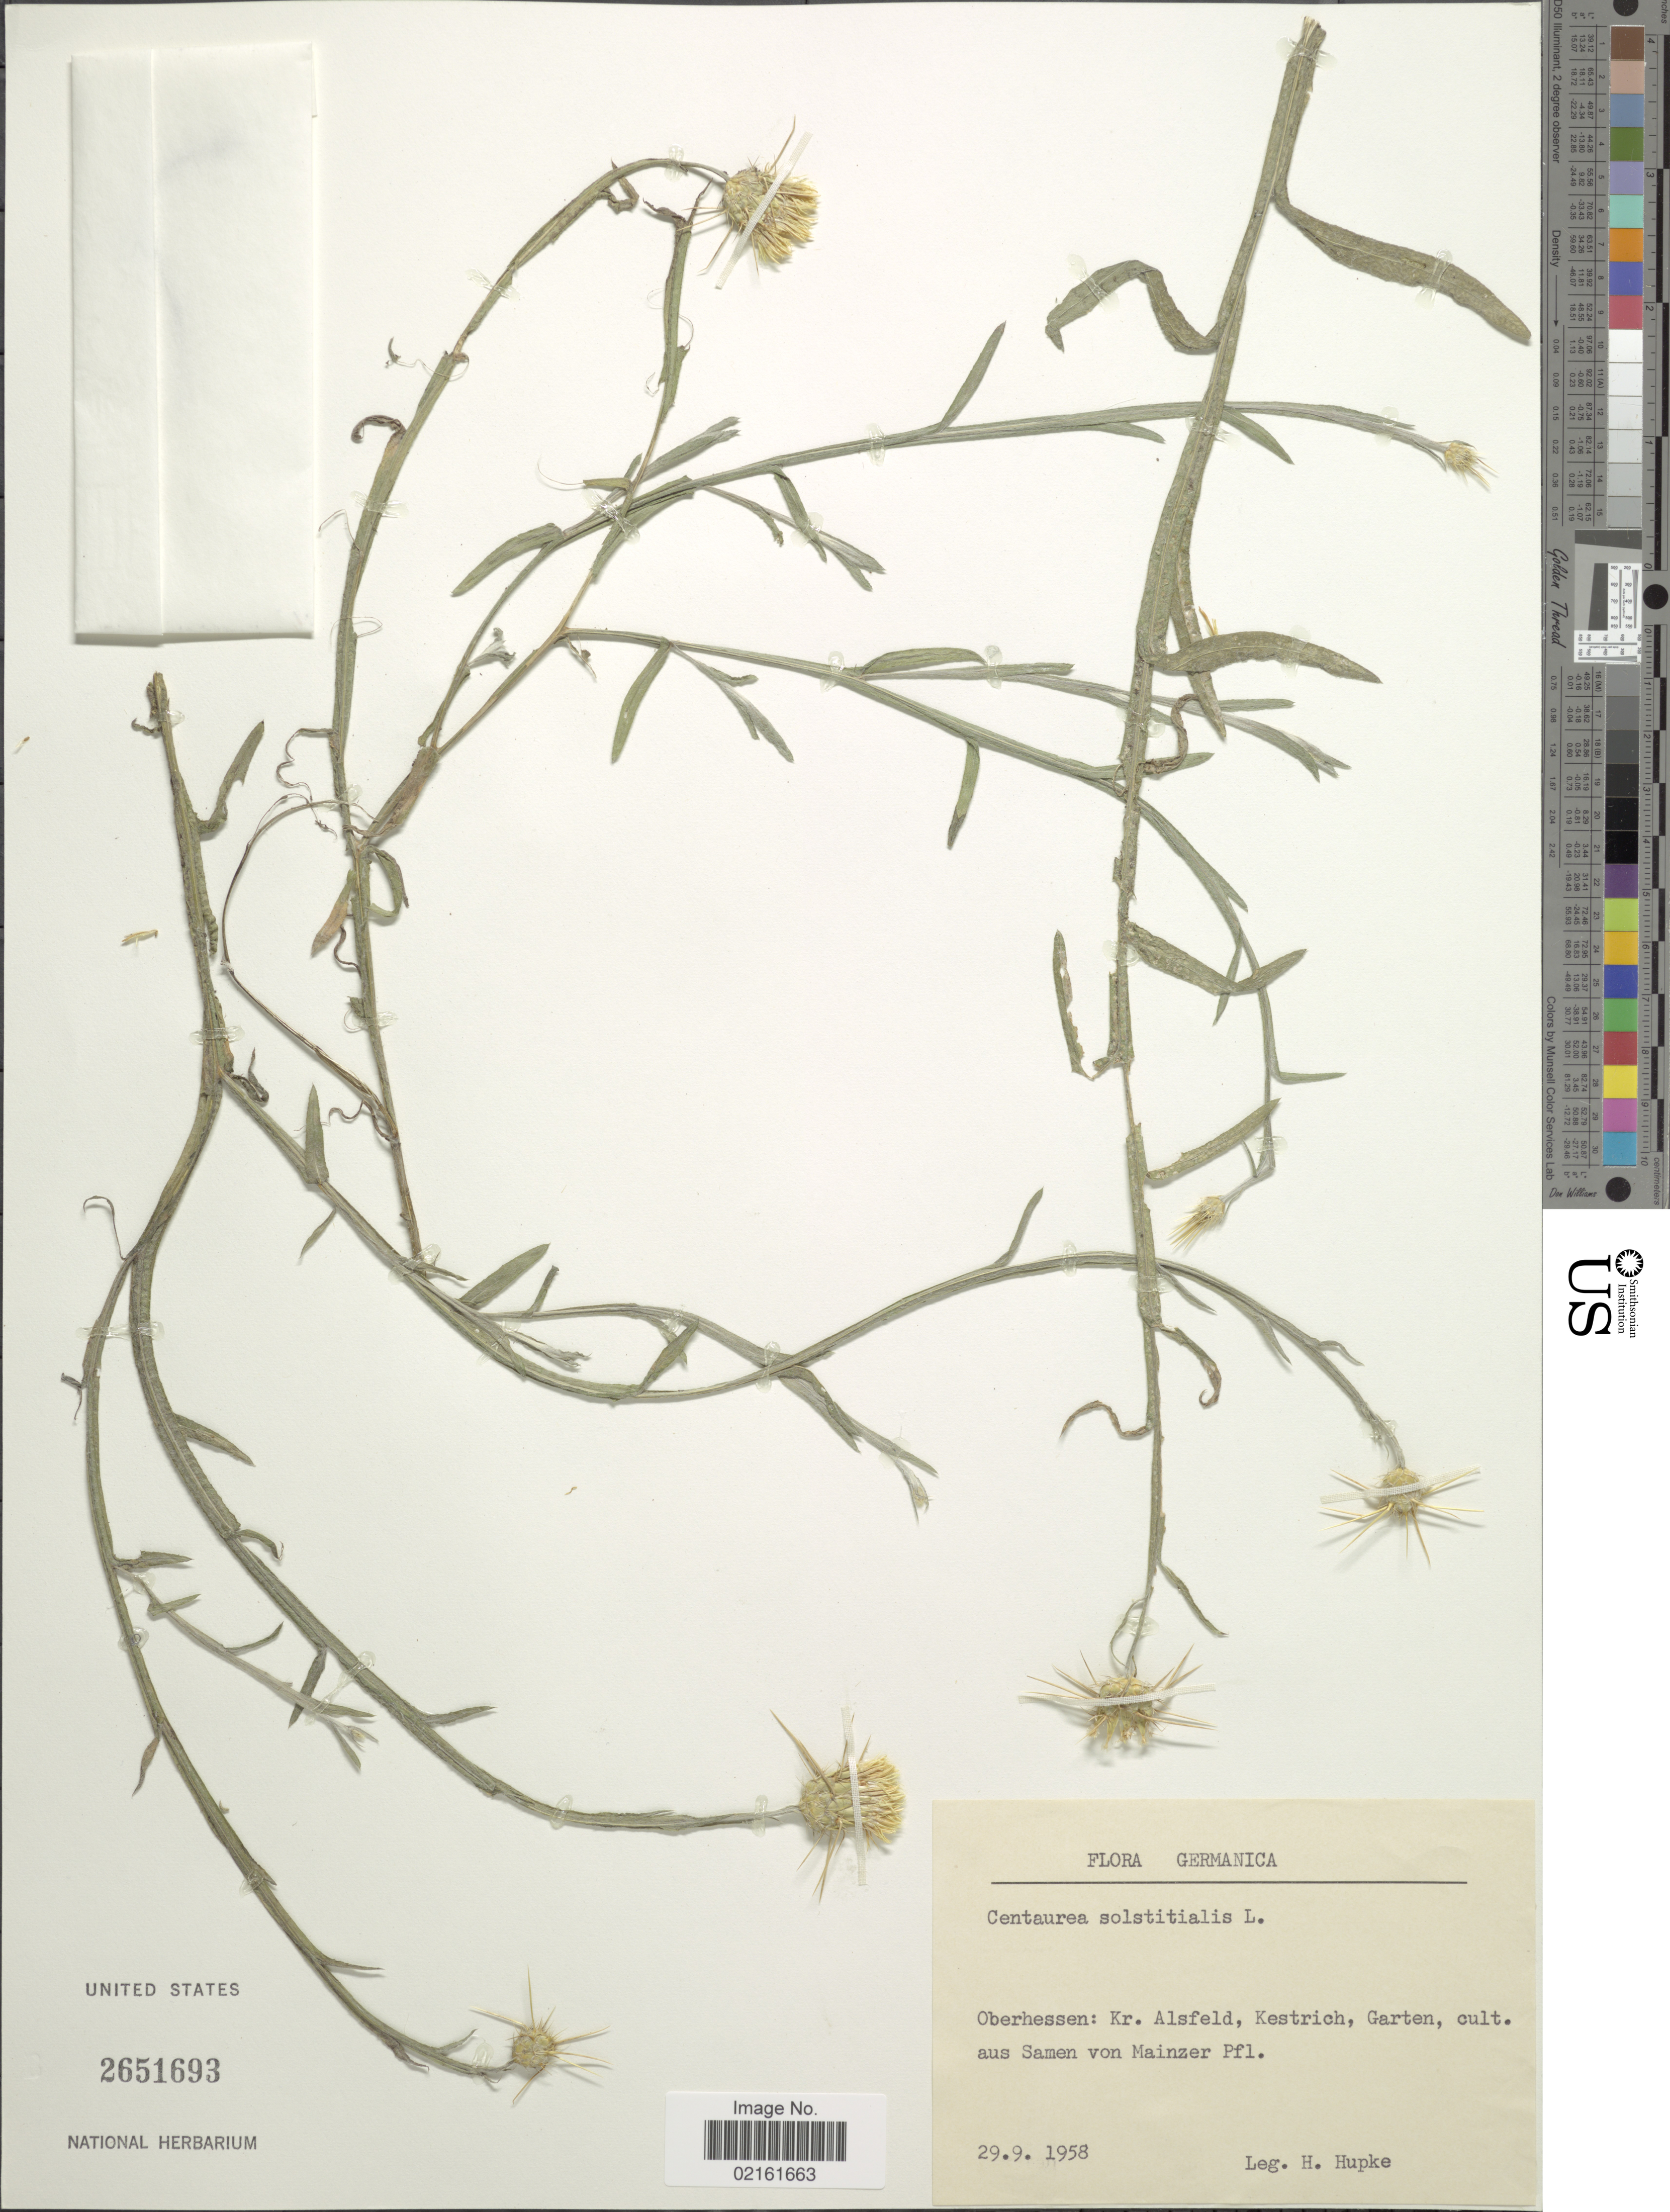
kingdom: Plantae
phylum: Tracheophyta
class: Magnoliopsida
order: Asterales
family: Asteraceae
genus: Centaurea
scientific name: Centaurea solstitialis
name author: L.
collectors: H. Hupke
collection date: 1958-09-29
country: Germany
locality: Oberhessen: Kr. Alsfeld, Kestrich, Garten, cult. aus Samen von Mainzer Pfl.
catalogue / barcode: US 2651693